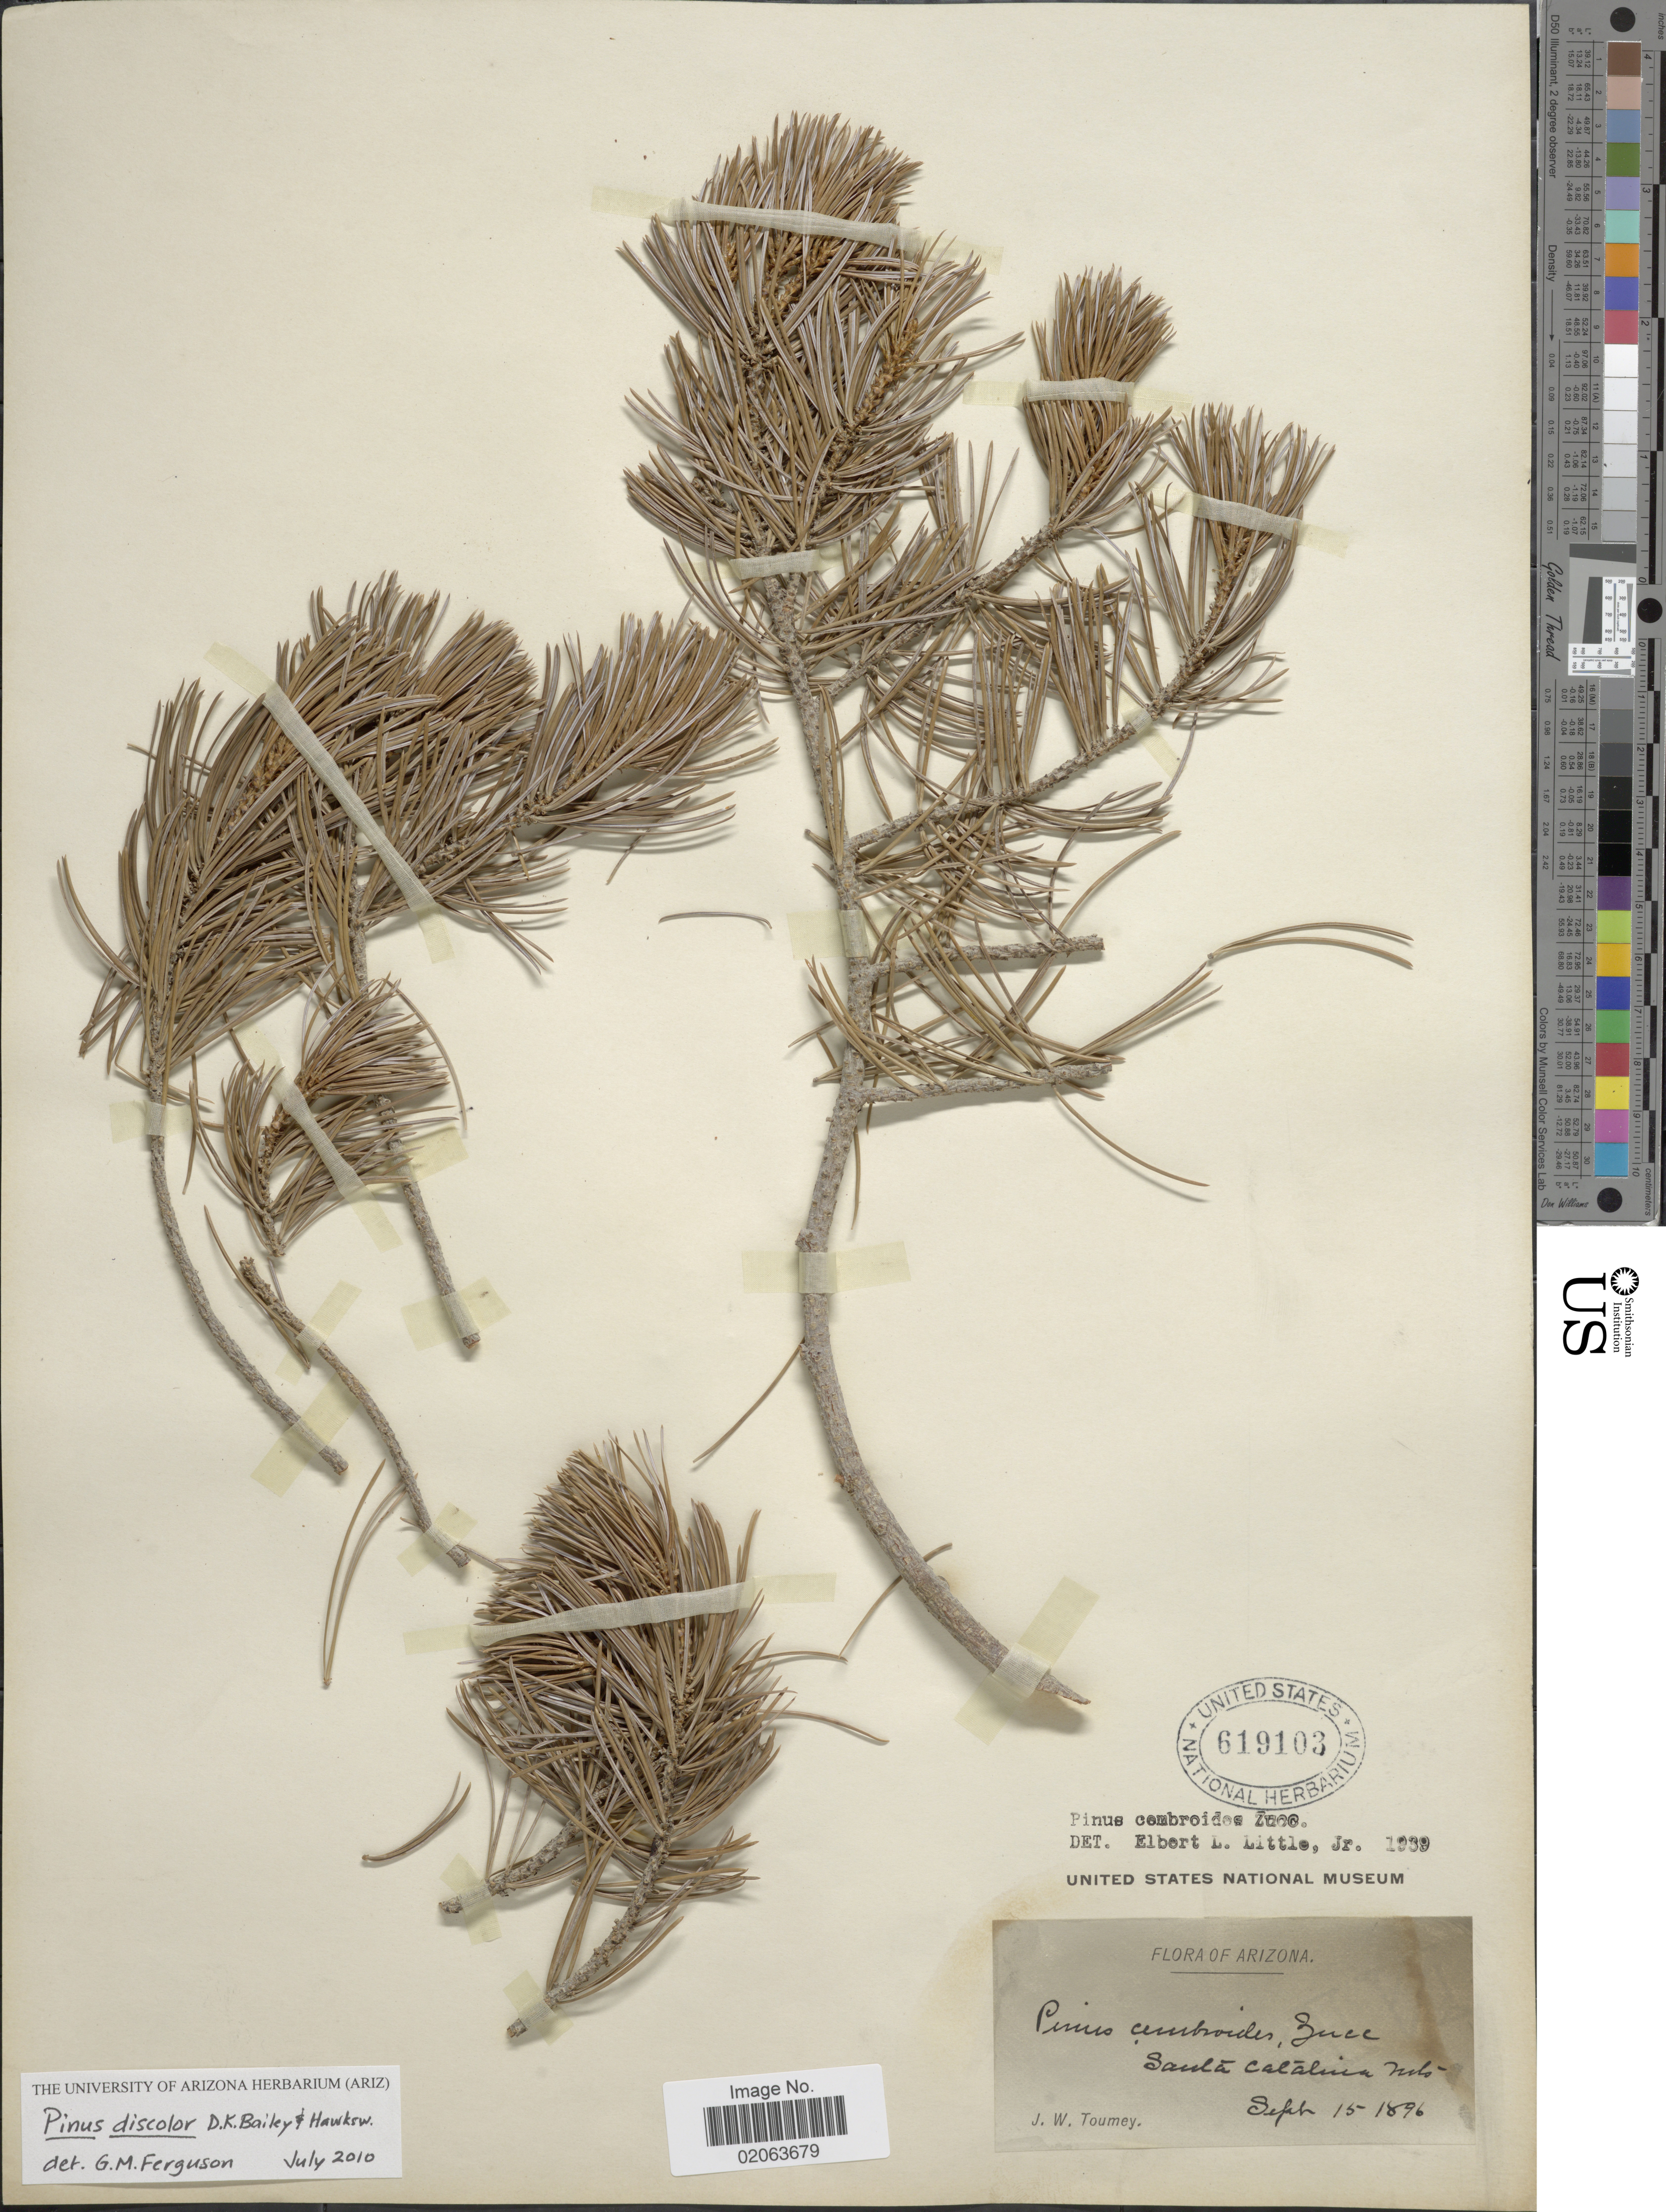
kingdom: Plantae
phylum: Tracheophyta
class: Pinopsida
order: Pinales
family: Pinaceae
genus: Pinus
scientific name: Pinus discolor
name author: D.K. Bailey & Hawksw.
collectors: J. W. Toumey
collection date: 1896-09-15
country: United States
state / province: Arizona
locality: Santa Catalina Mts.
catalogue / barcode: US 619103